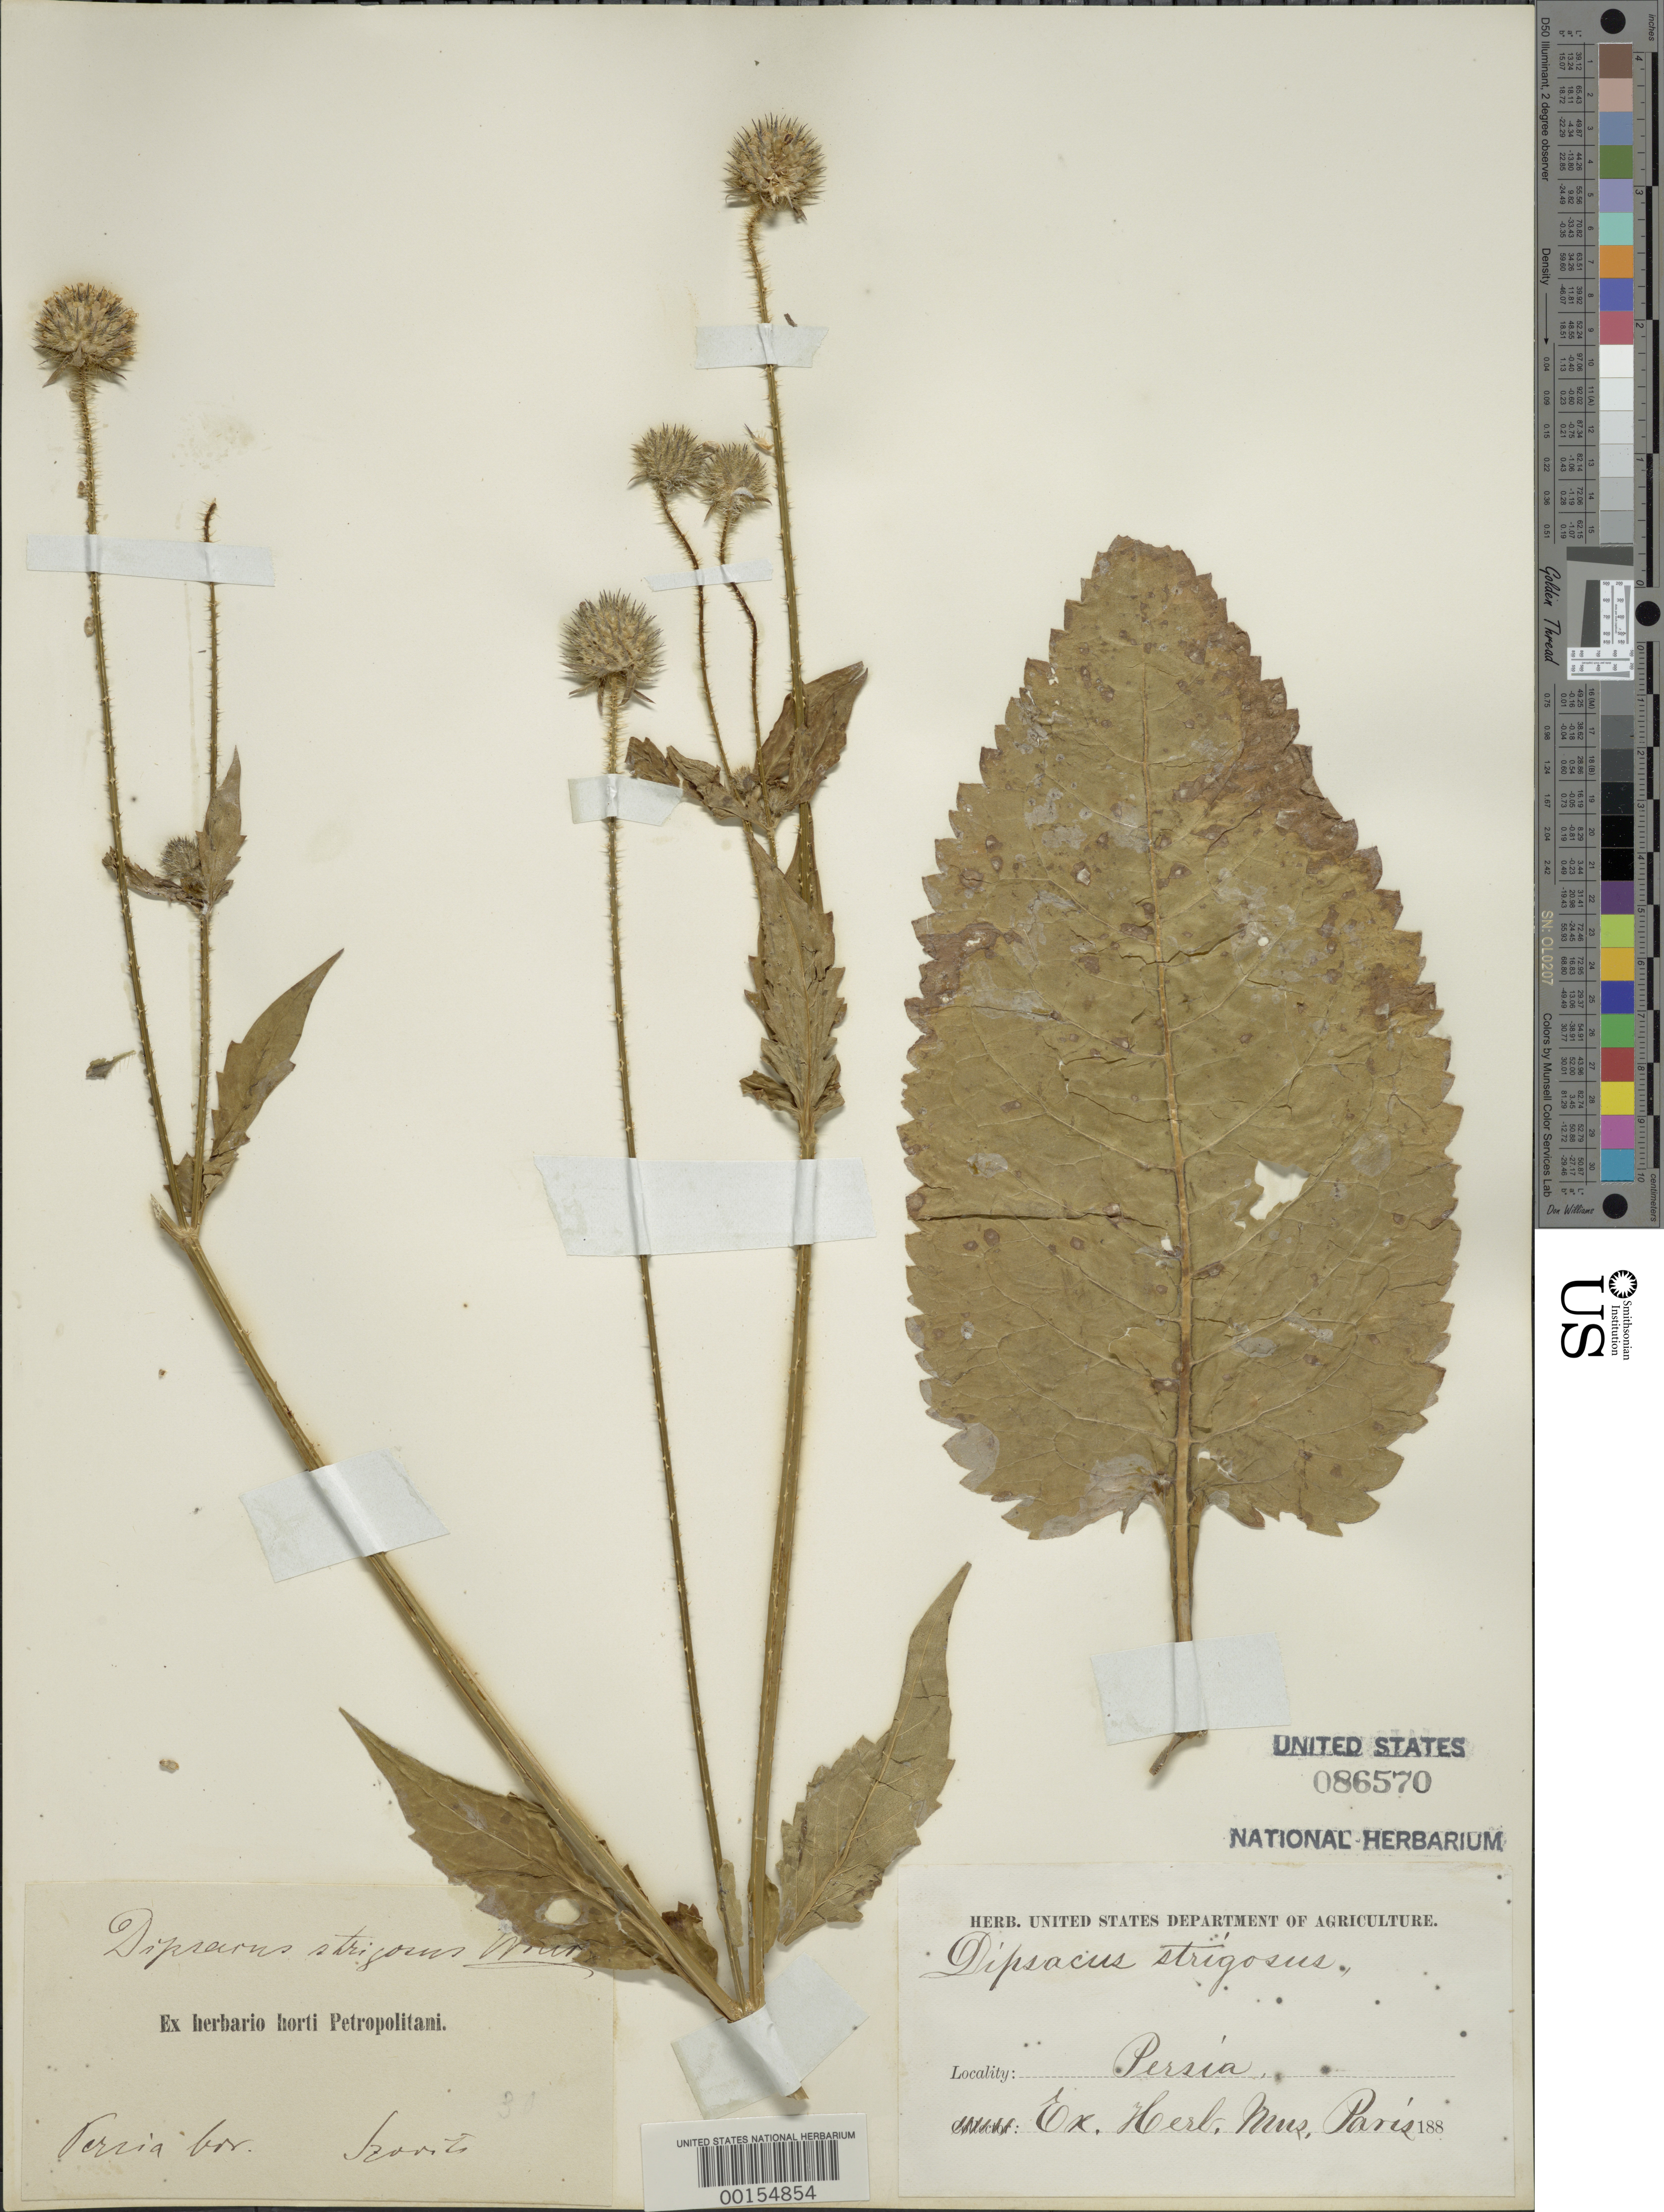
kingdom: Plantae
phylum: Tracheophyta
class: Magnoliopsida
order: Dipsacales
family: Caprifoliaceae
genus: Dipsacus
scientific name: Dipsacus strigosus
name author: Willd.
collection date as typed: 188-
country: Iran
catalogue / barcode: US 86570